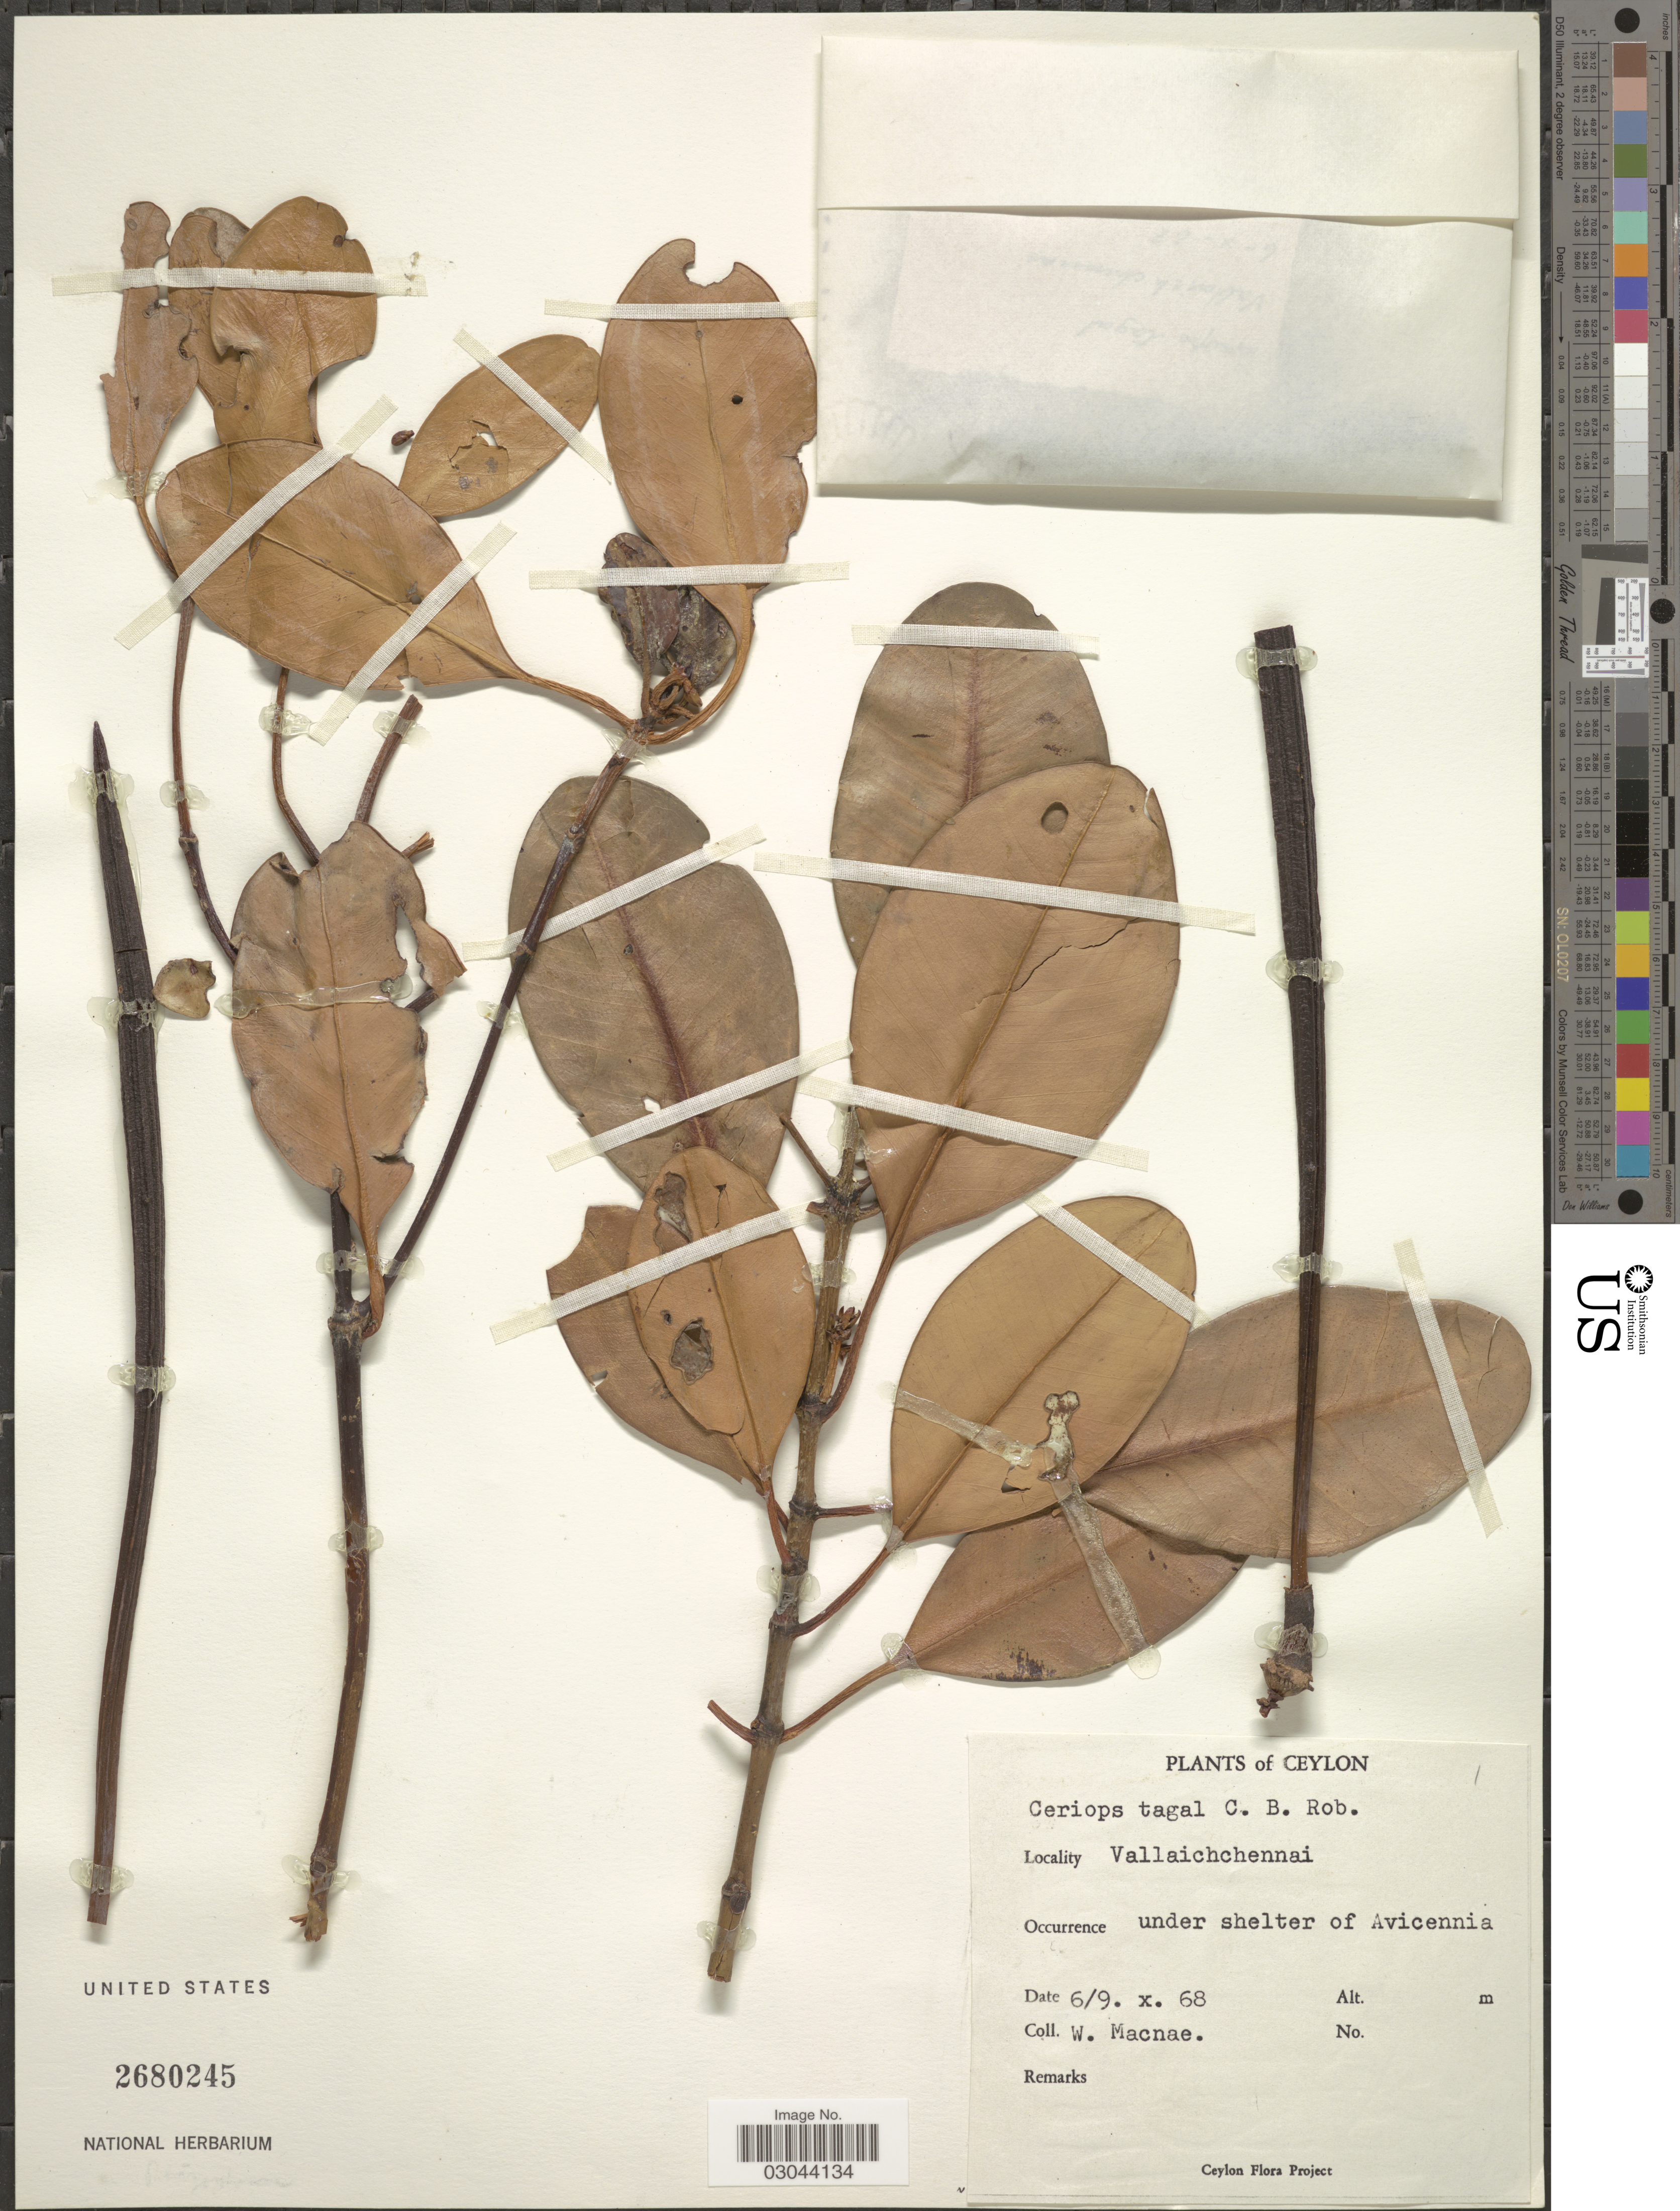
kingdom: Plantae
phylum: Tracheophyta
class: Magnoliopsida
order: Malpighiales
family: Rhizophoraceae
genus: Ceriops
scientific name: Ceriops tagal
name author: (Perr.) C.B. Rob.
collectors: W. MacNae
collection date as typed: Transcribed d/m/y: 6/10/68 to 9/10/68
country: Sri Lanka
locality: Ceylon. Vallaichchennai.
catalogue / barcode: US 2680245